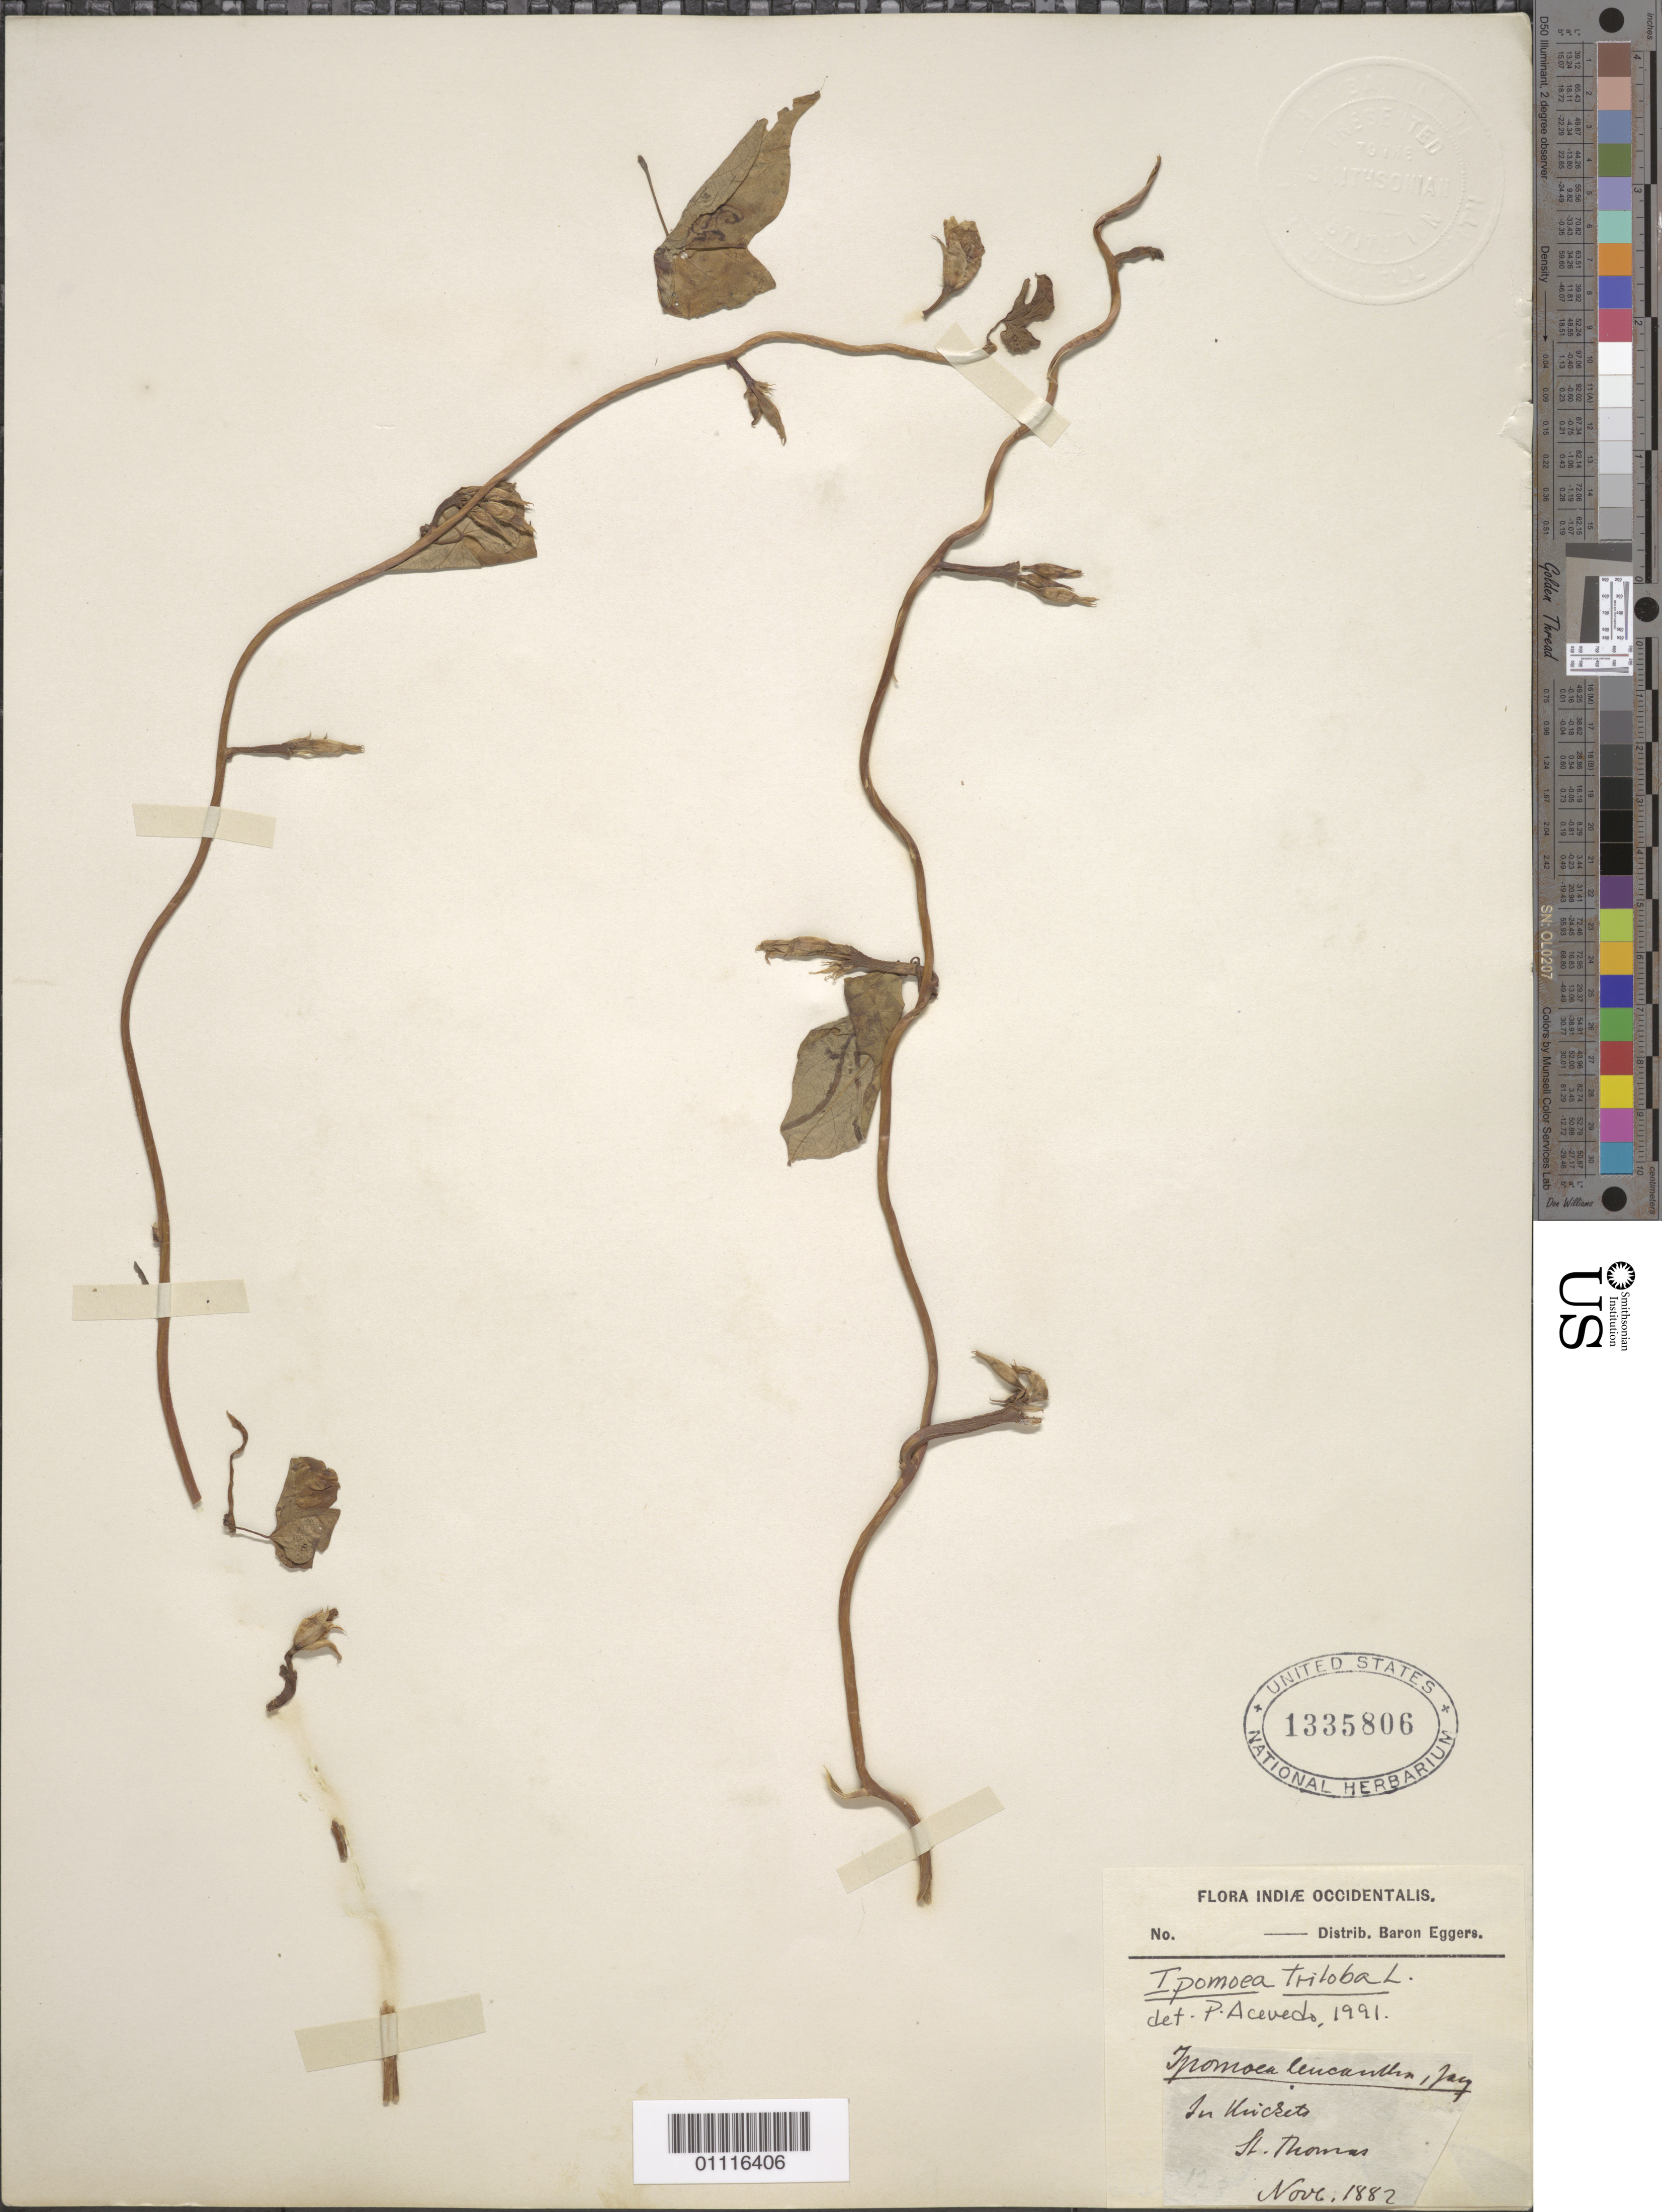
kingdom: Plantae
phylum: Tracheophyta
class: Magnoliopsida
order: Solanales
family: Convolvulaceae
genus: Ipomoea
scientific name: Ipomoea triloba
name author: L.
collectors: H. F. A. von Eggers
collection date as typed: Nov 1882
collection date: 1882-11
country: U.S. Virgin Islands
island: St. Thomas I.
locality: In thickets.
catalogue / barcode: US 1335806